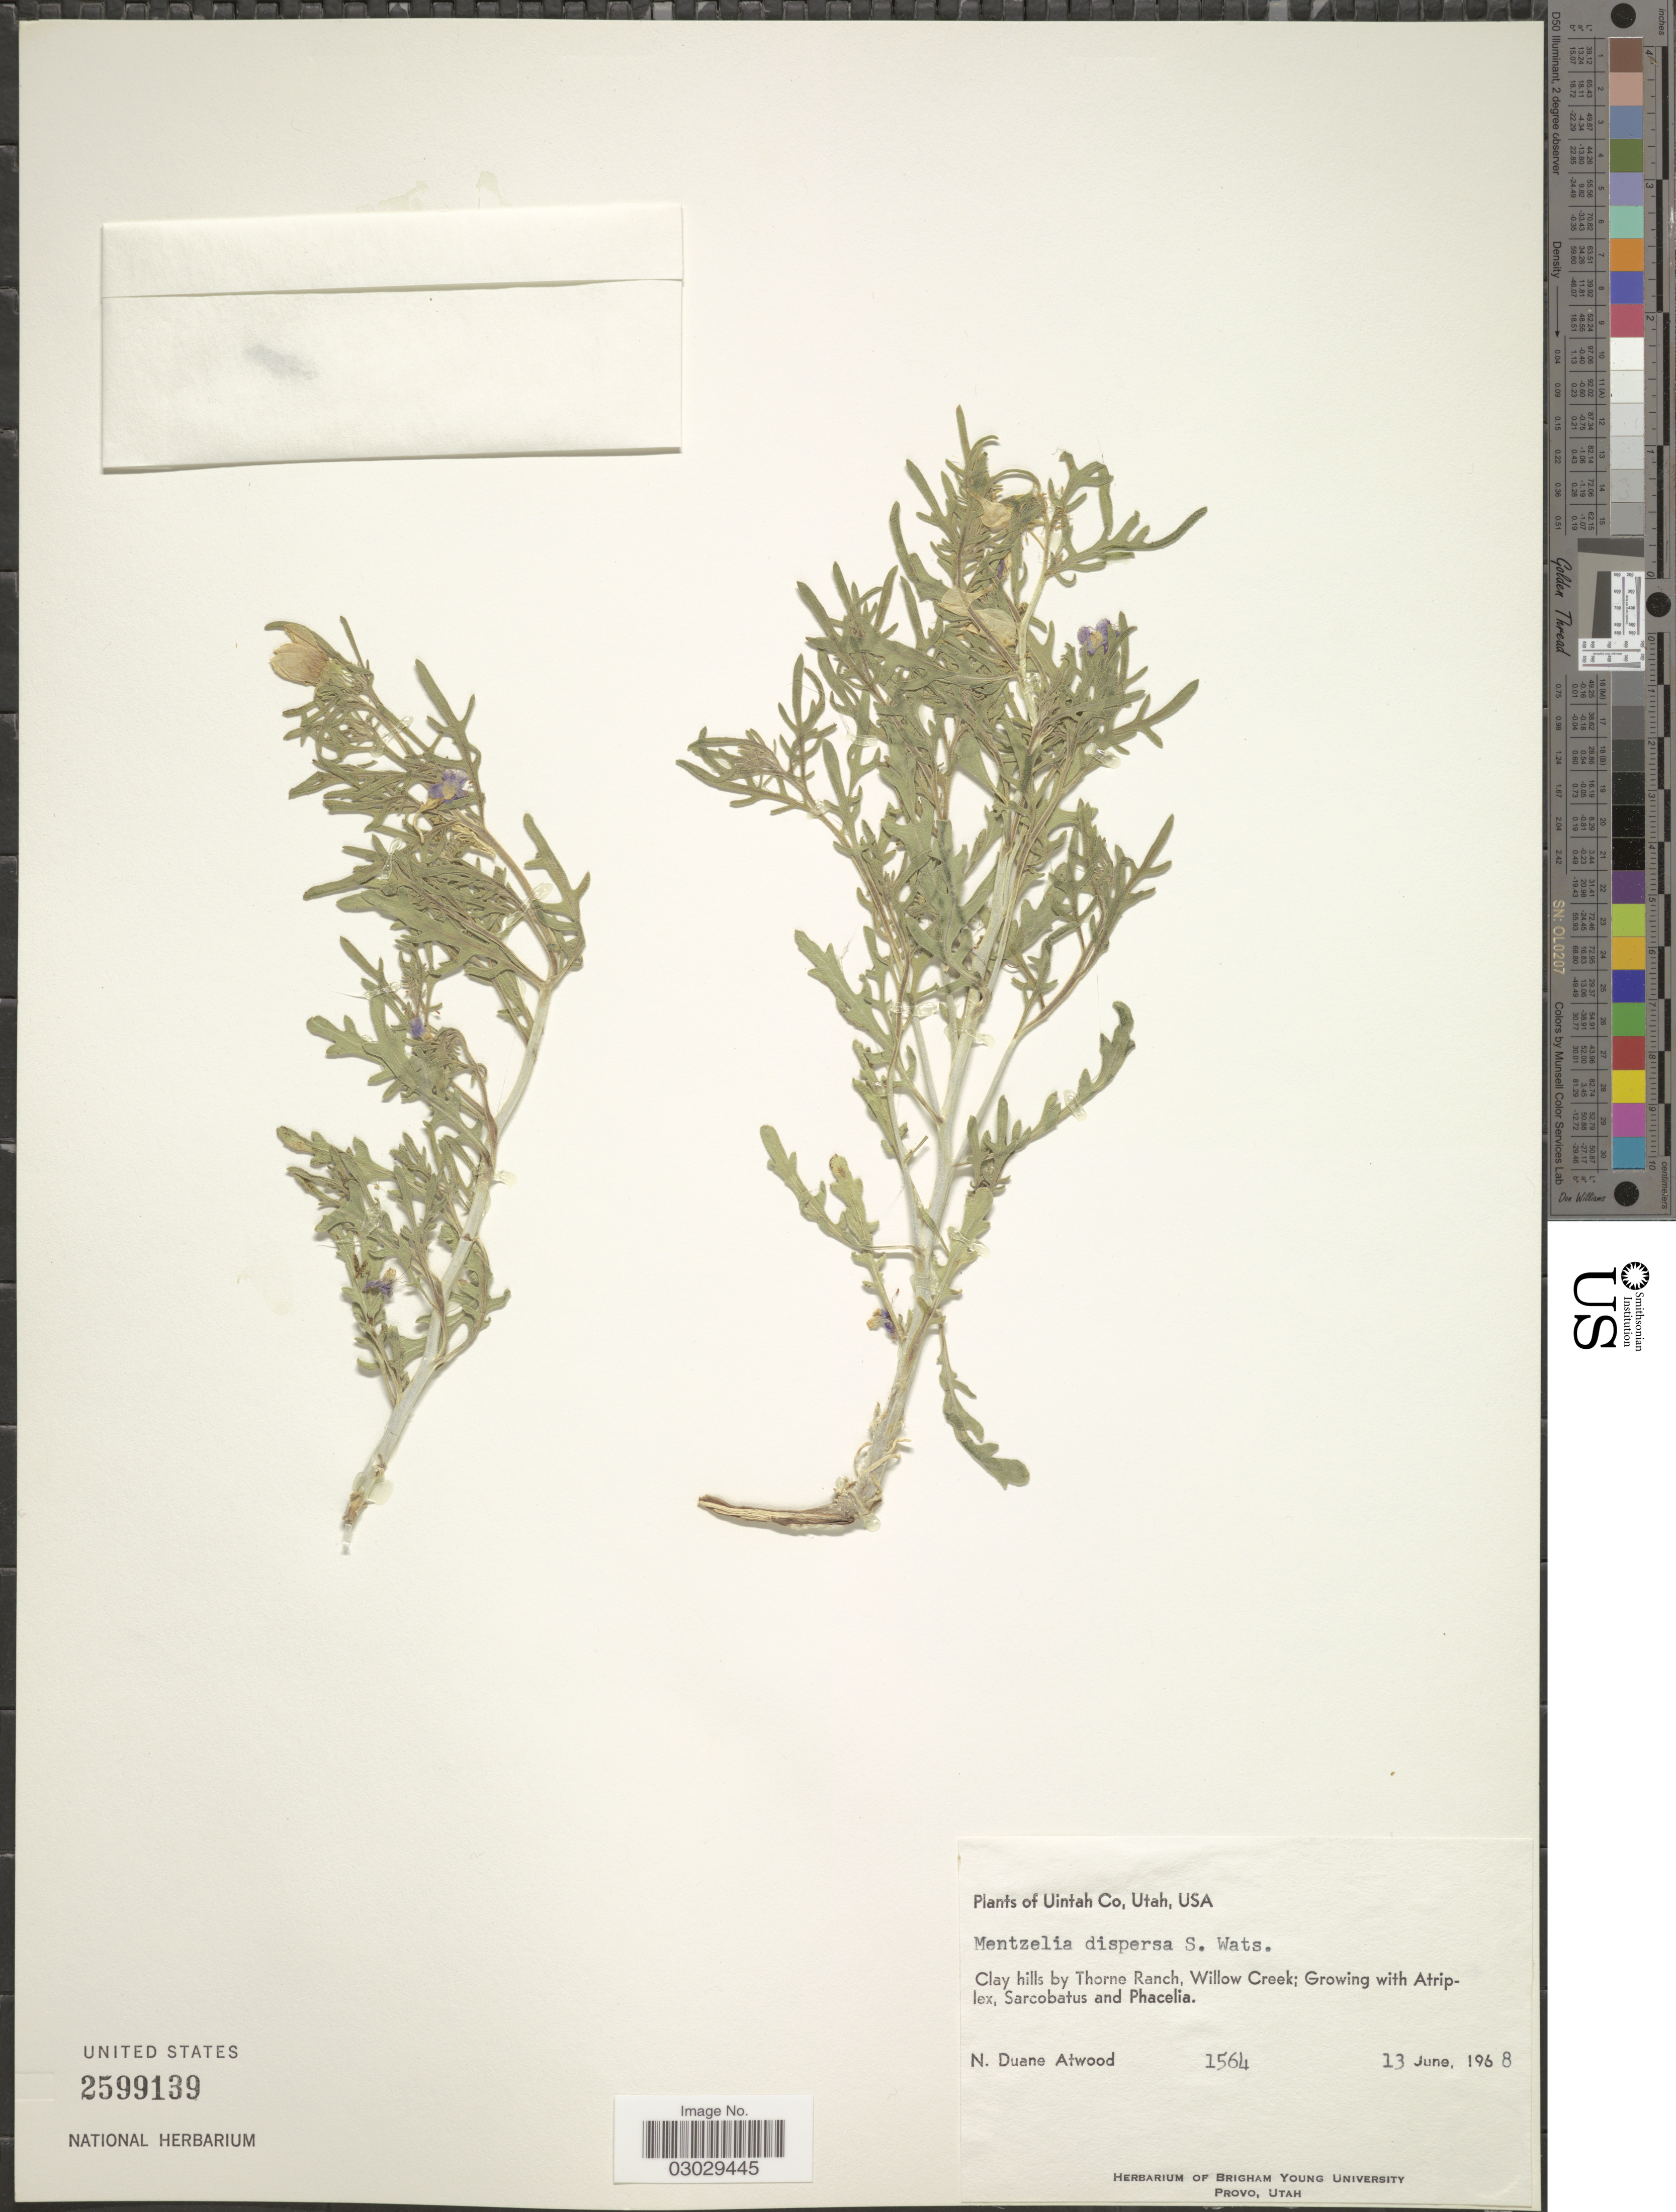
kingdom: Plantae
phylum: Tracheophyta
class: Magnoliopsida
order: Cornales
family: Loasaceae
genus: Mentzelia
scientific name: Mentzelia dispersa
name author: S. Watson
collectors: N. Atwood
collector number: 1564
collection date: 1968-06-13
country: United States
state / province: Utah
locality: Uintah Co. Clay hills by Thorne Ranch, Willow Creek.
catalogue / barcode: US 2599139